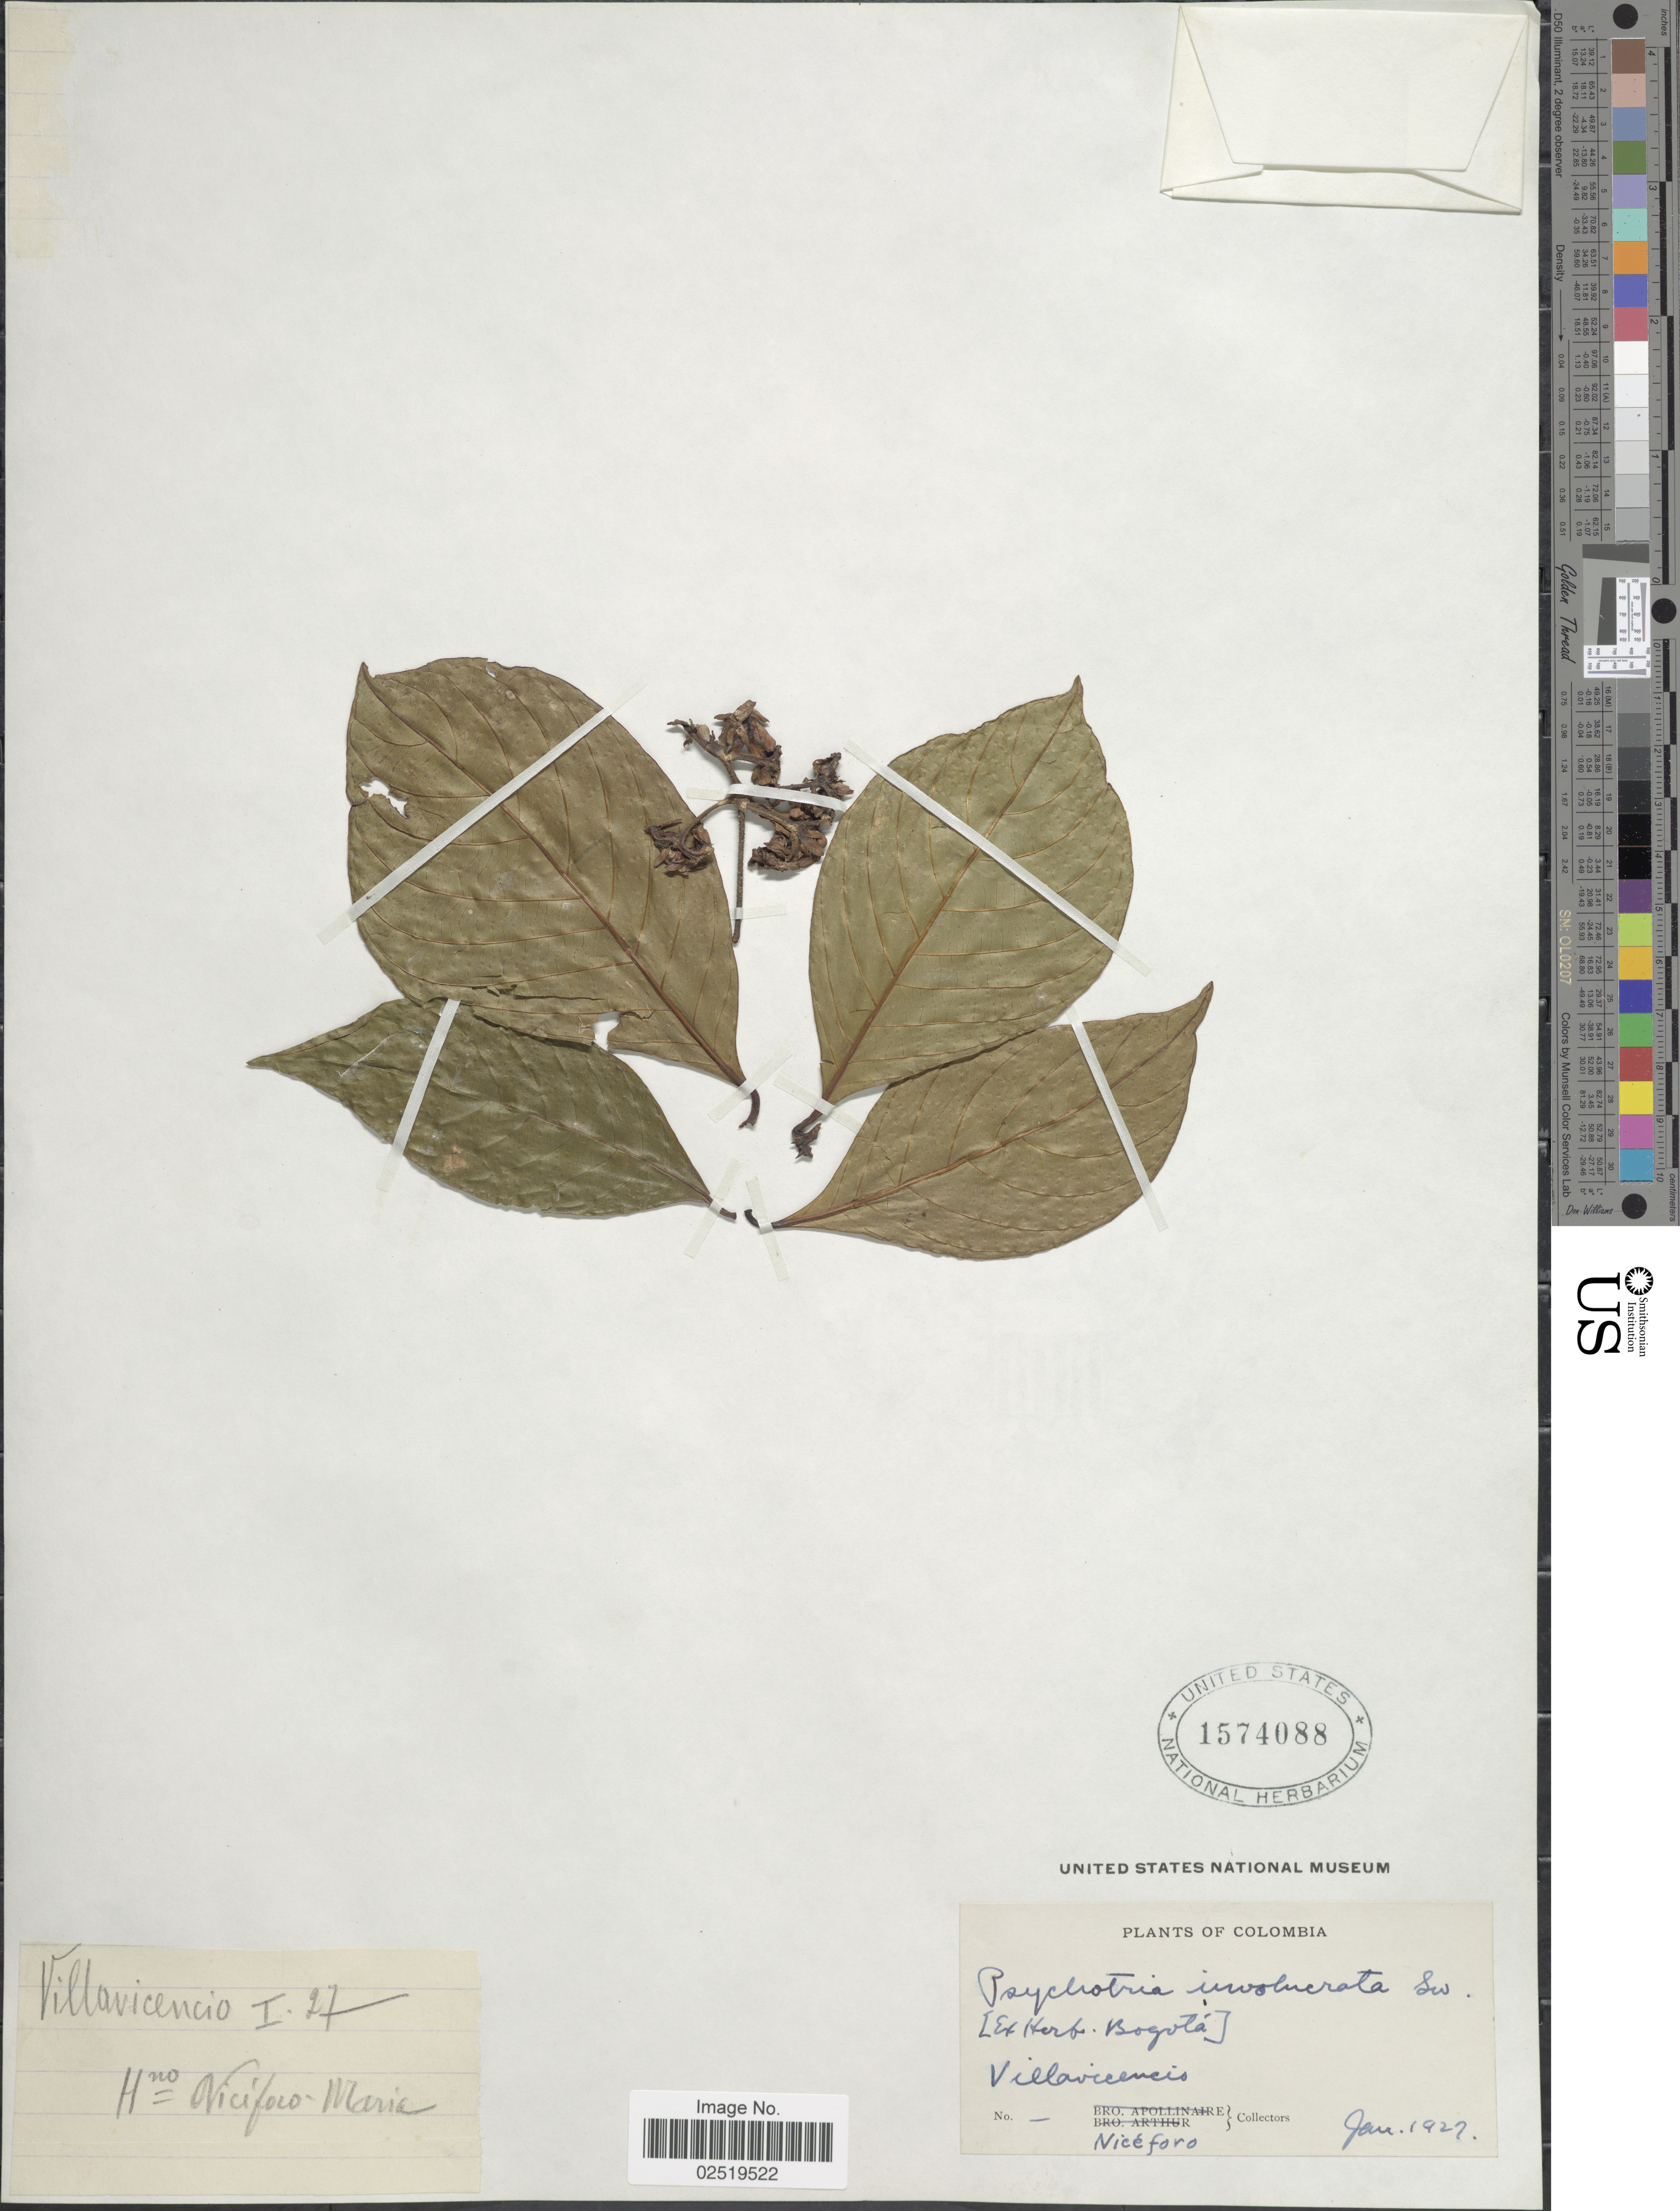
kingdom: Plantae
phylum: Tracheophyta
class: Magnoliopsida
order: Gentianales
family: Rubiaceae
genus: Psychotria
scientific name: Psychotria involucrata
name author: Sw.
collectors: M. Niceforo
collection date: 1927-01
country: Colombia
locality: Villavicencia.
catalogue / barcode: US 1574088